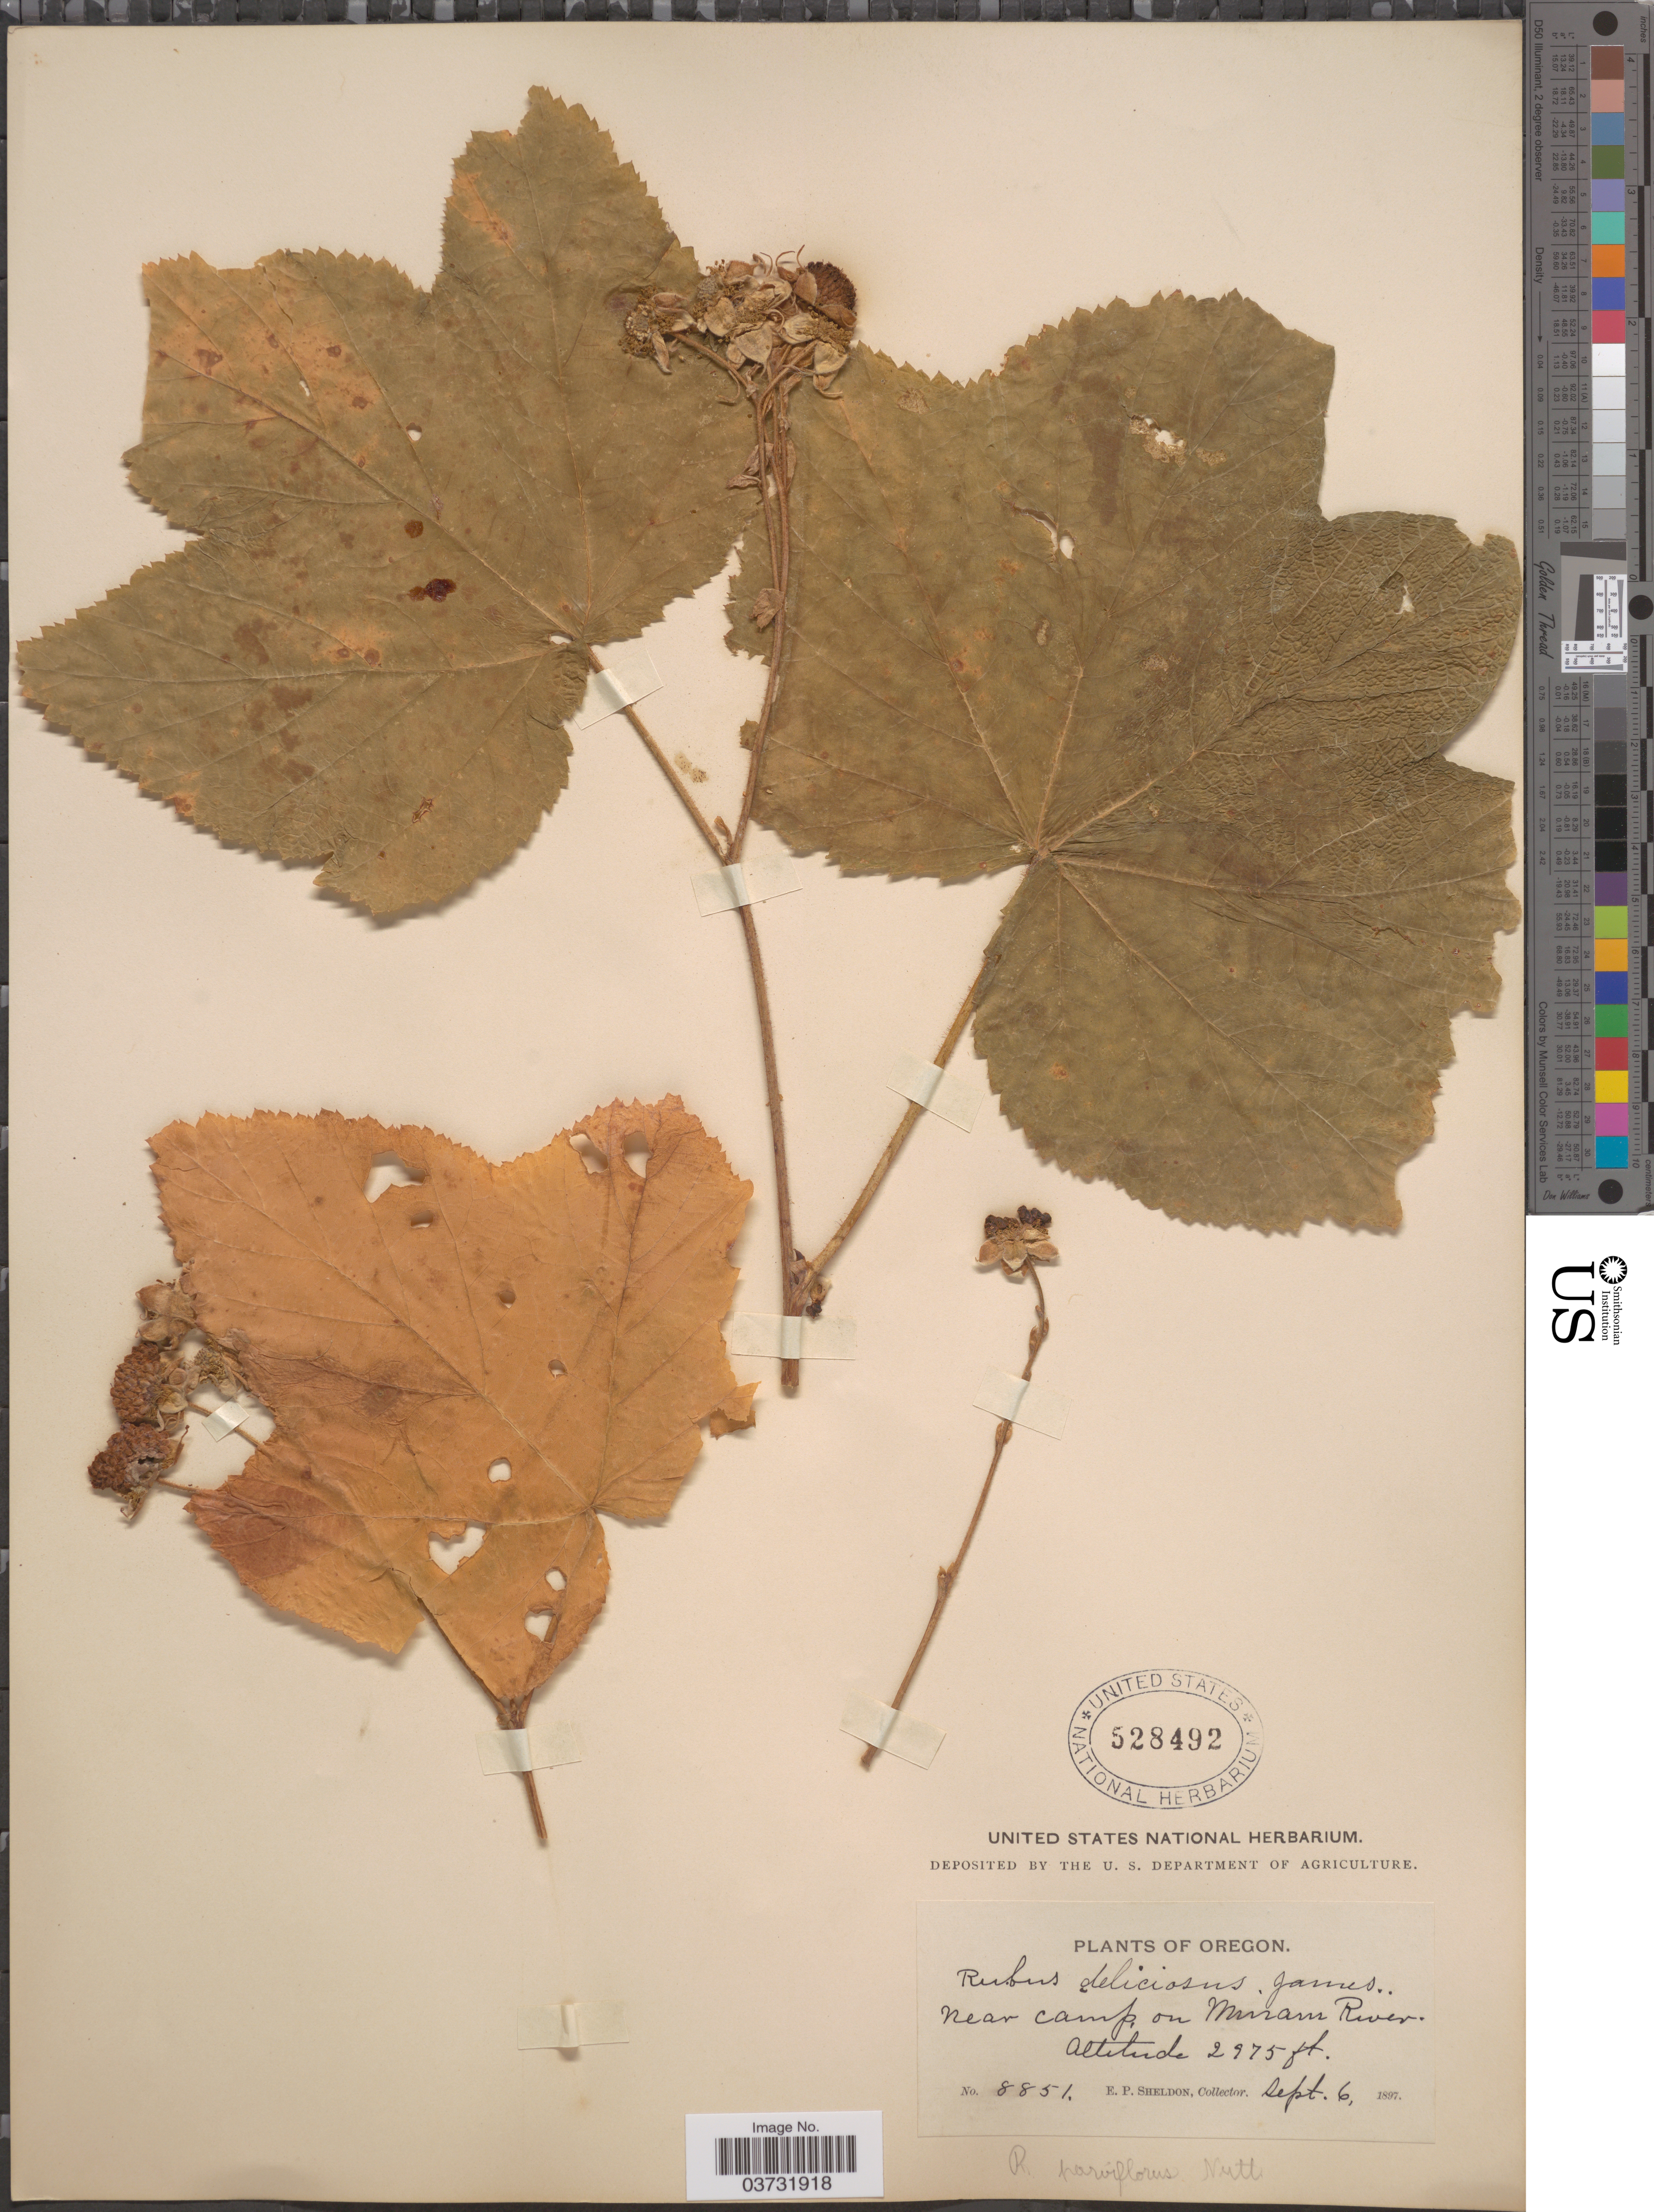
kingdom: Plantae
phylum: Tracheophyta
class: Magnoliopsida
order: Rosales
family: Rosaceae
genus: Rubus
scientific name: Rubus parviflorus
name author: Nutt.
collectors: E. P. Sheldon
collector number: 8851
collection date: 1897-09-06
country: United States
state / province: Oregon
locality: Near camp on Minam River.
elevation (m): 907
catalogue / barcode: US 528492